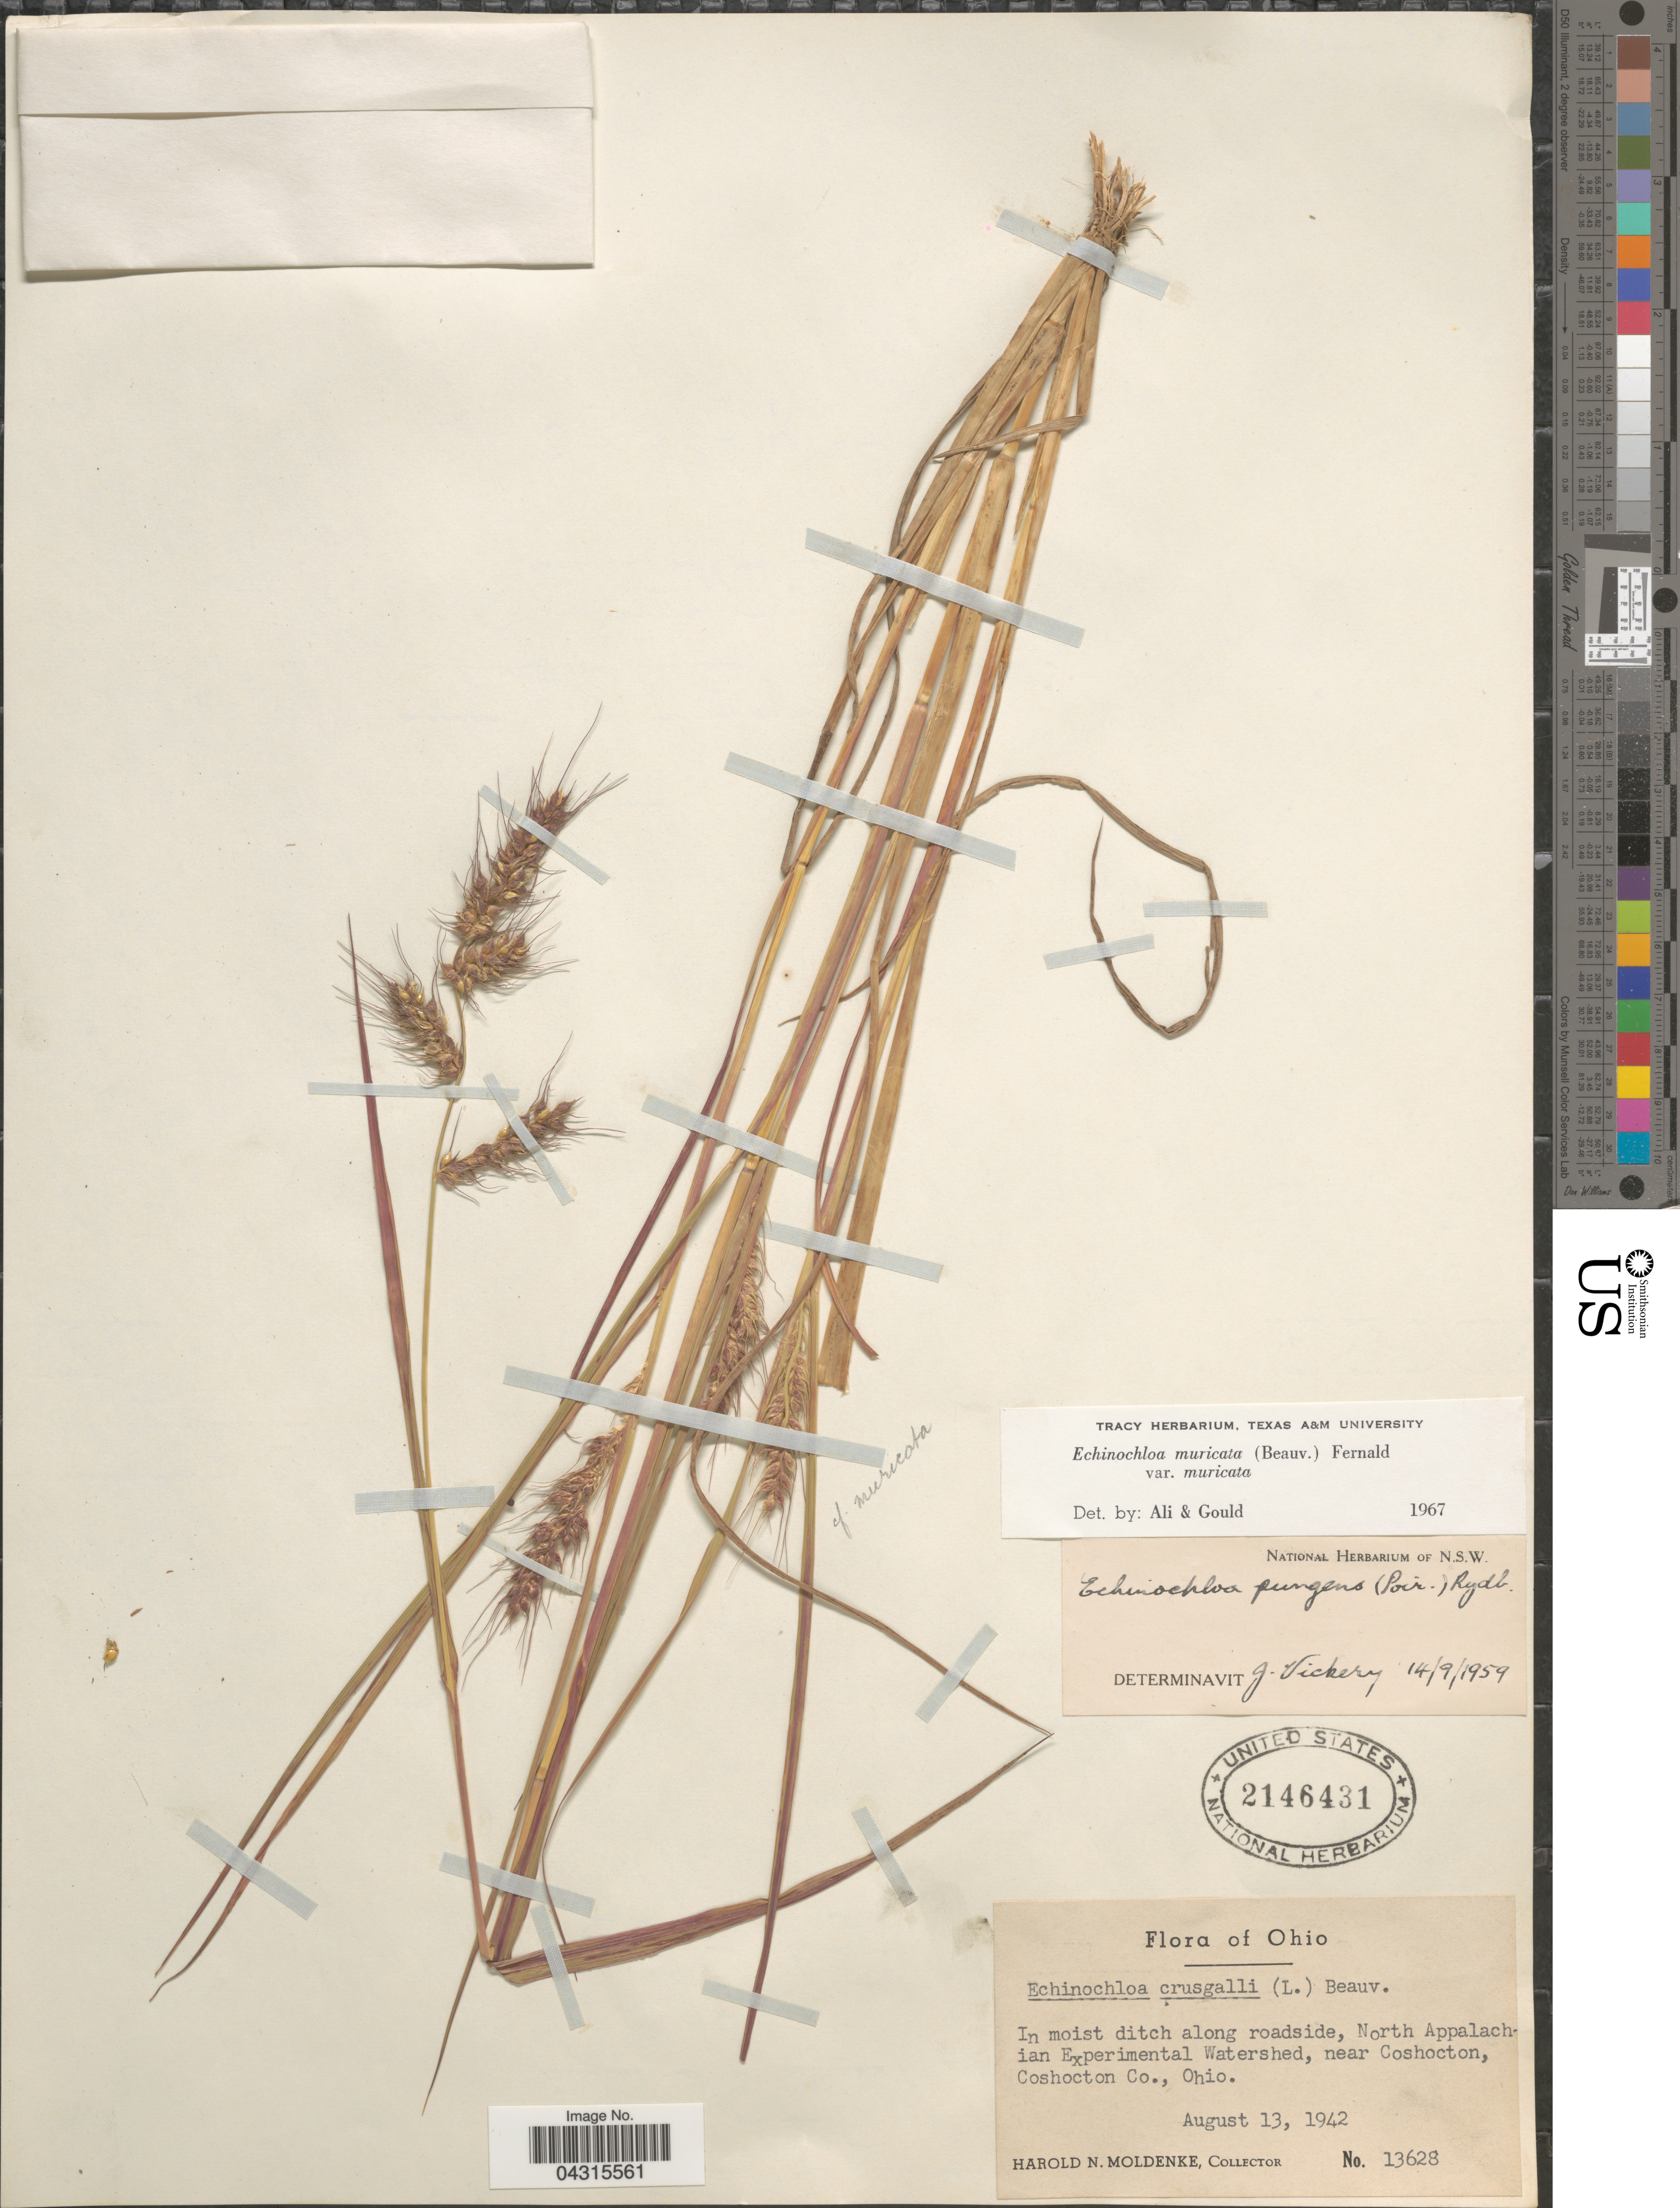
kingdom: Plantae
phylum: Tracheophyta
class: Liliopsida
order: Poales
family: Poaceae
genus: Echinochloa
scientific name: Echinochloa muricata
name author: (P. Beauv.) Fernald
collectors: H. N. Moldenke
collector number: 13628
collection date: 1942-08-13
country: United States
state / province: Ohio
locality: In moist ditch along roadside, North Appalachian Experimental Watershed, near Coshocton, Coshocton Co.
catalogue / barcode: US 2146431